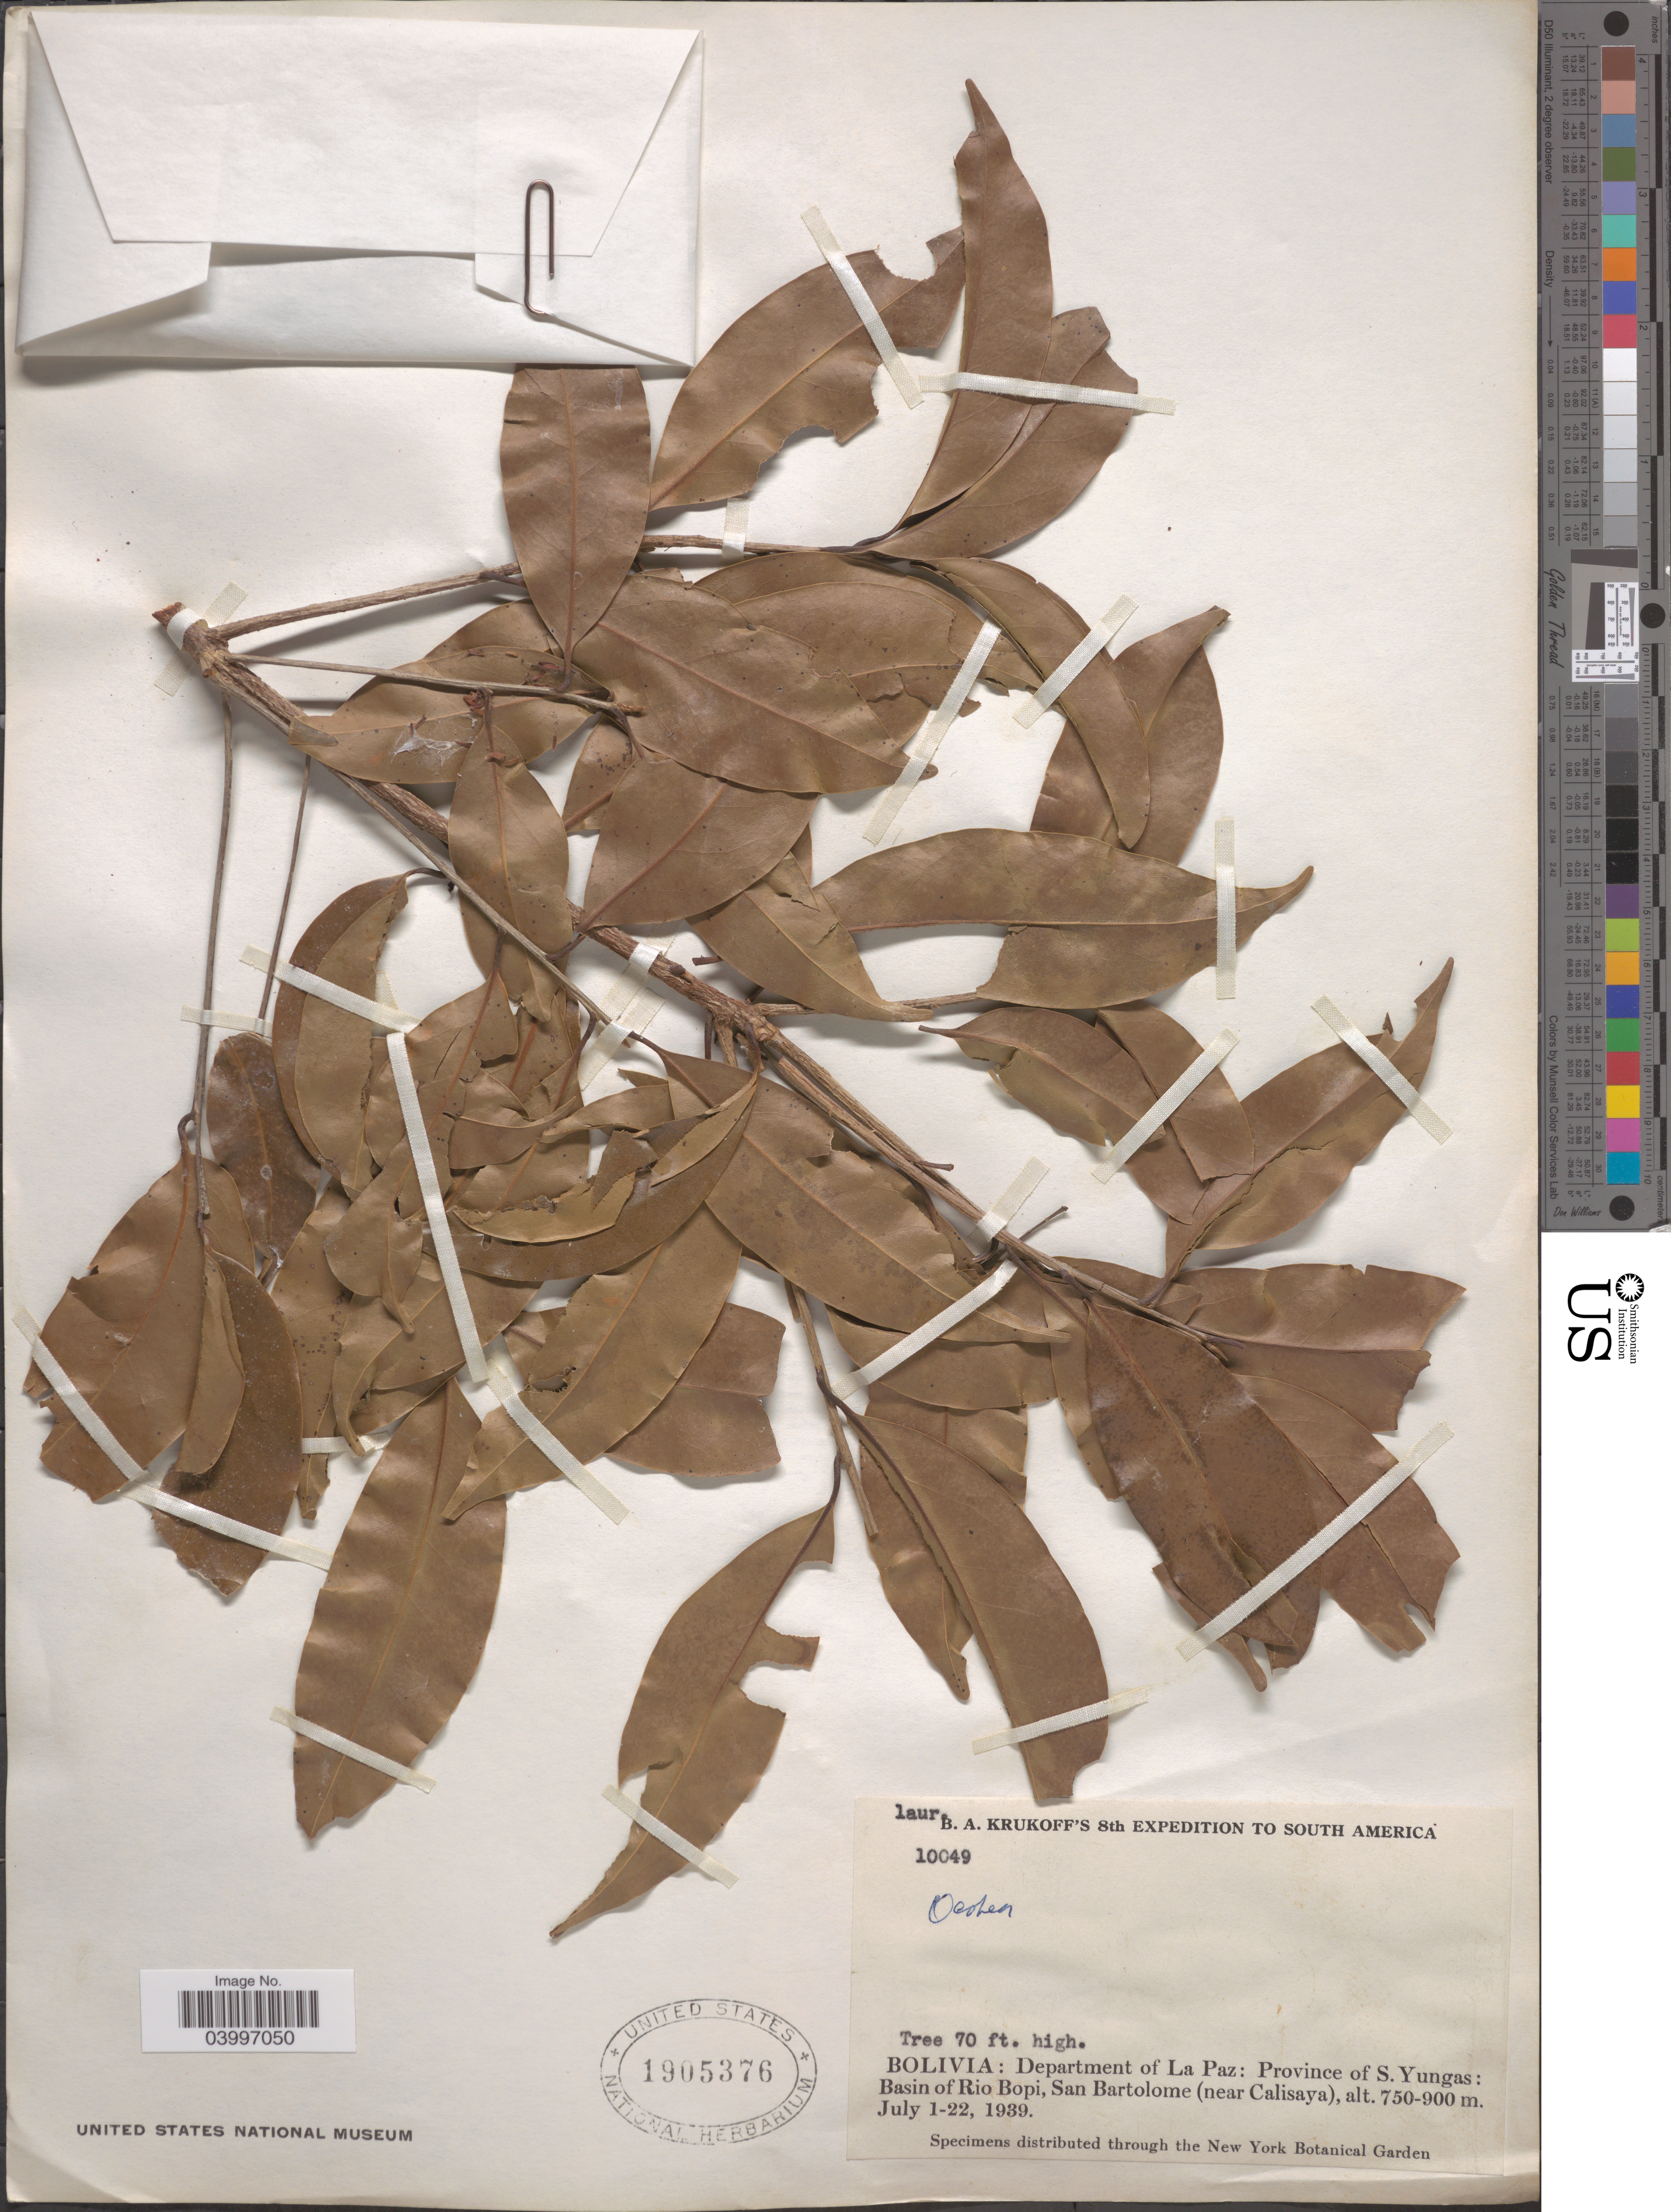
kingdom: Plantae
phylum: Tracheophyta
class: Magnoliopsida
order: Laurales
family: Lauraceae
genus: Ocotea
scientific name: Ocotea sp.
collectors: B. A. Krukoff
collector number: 10049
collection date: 1939-07-01/1939-07-22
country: Bolivia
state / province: La Paz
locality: Department of La Paz: Province of S.Yungas: Basin of Rio Bopi, San Bartolome (near Calisaya).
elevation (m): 750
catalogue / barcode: US 1905376